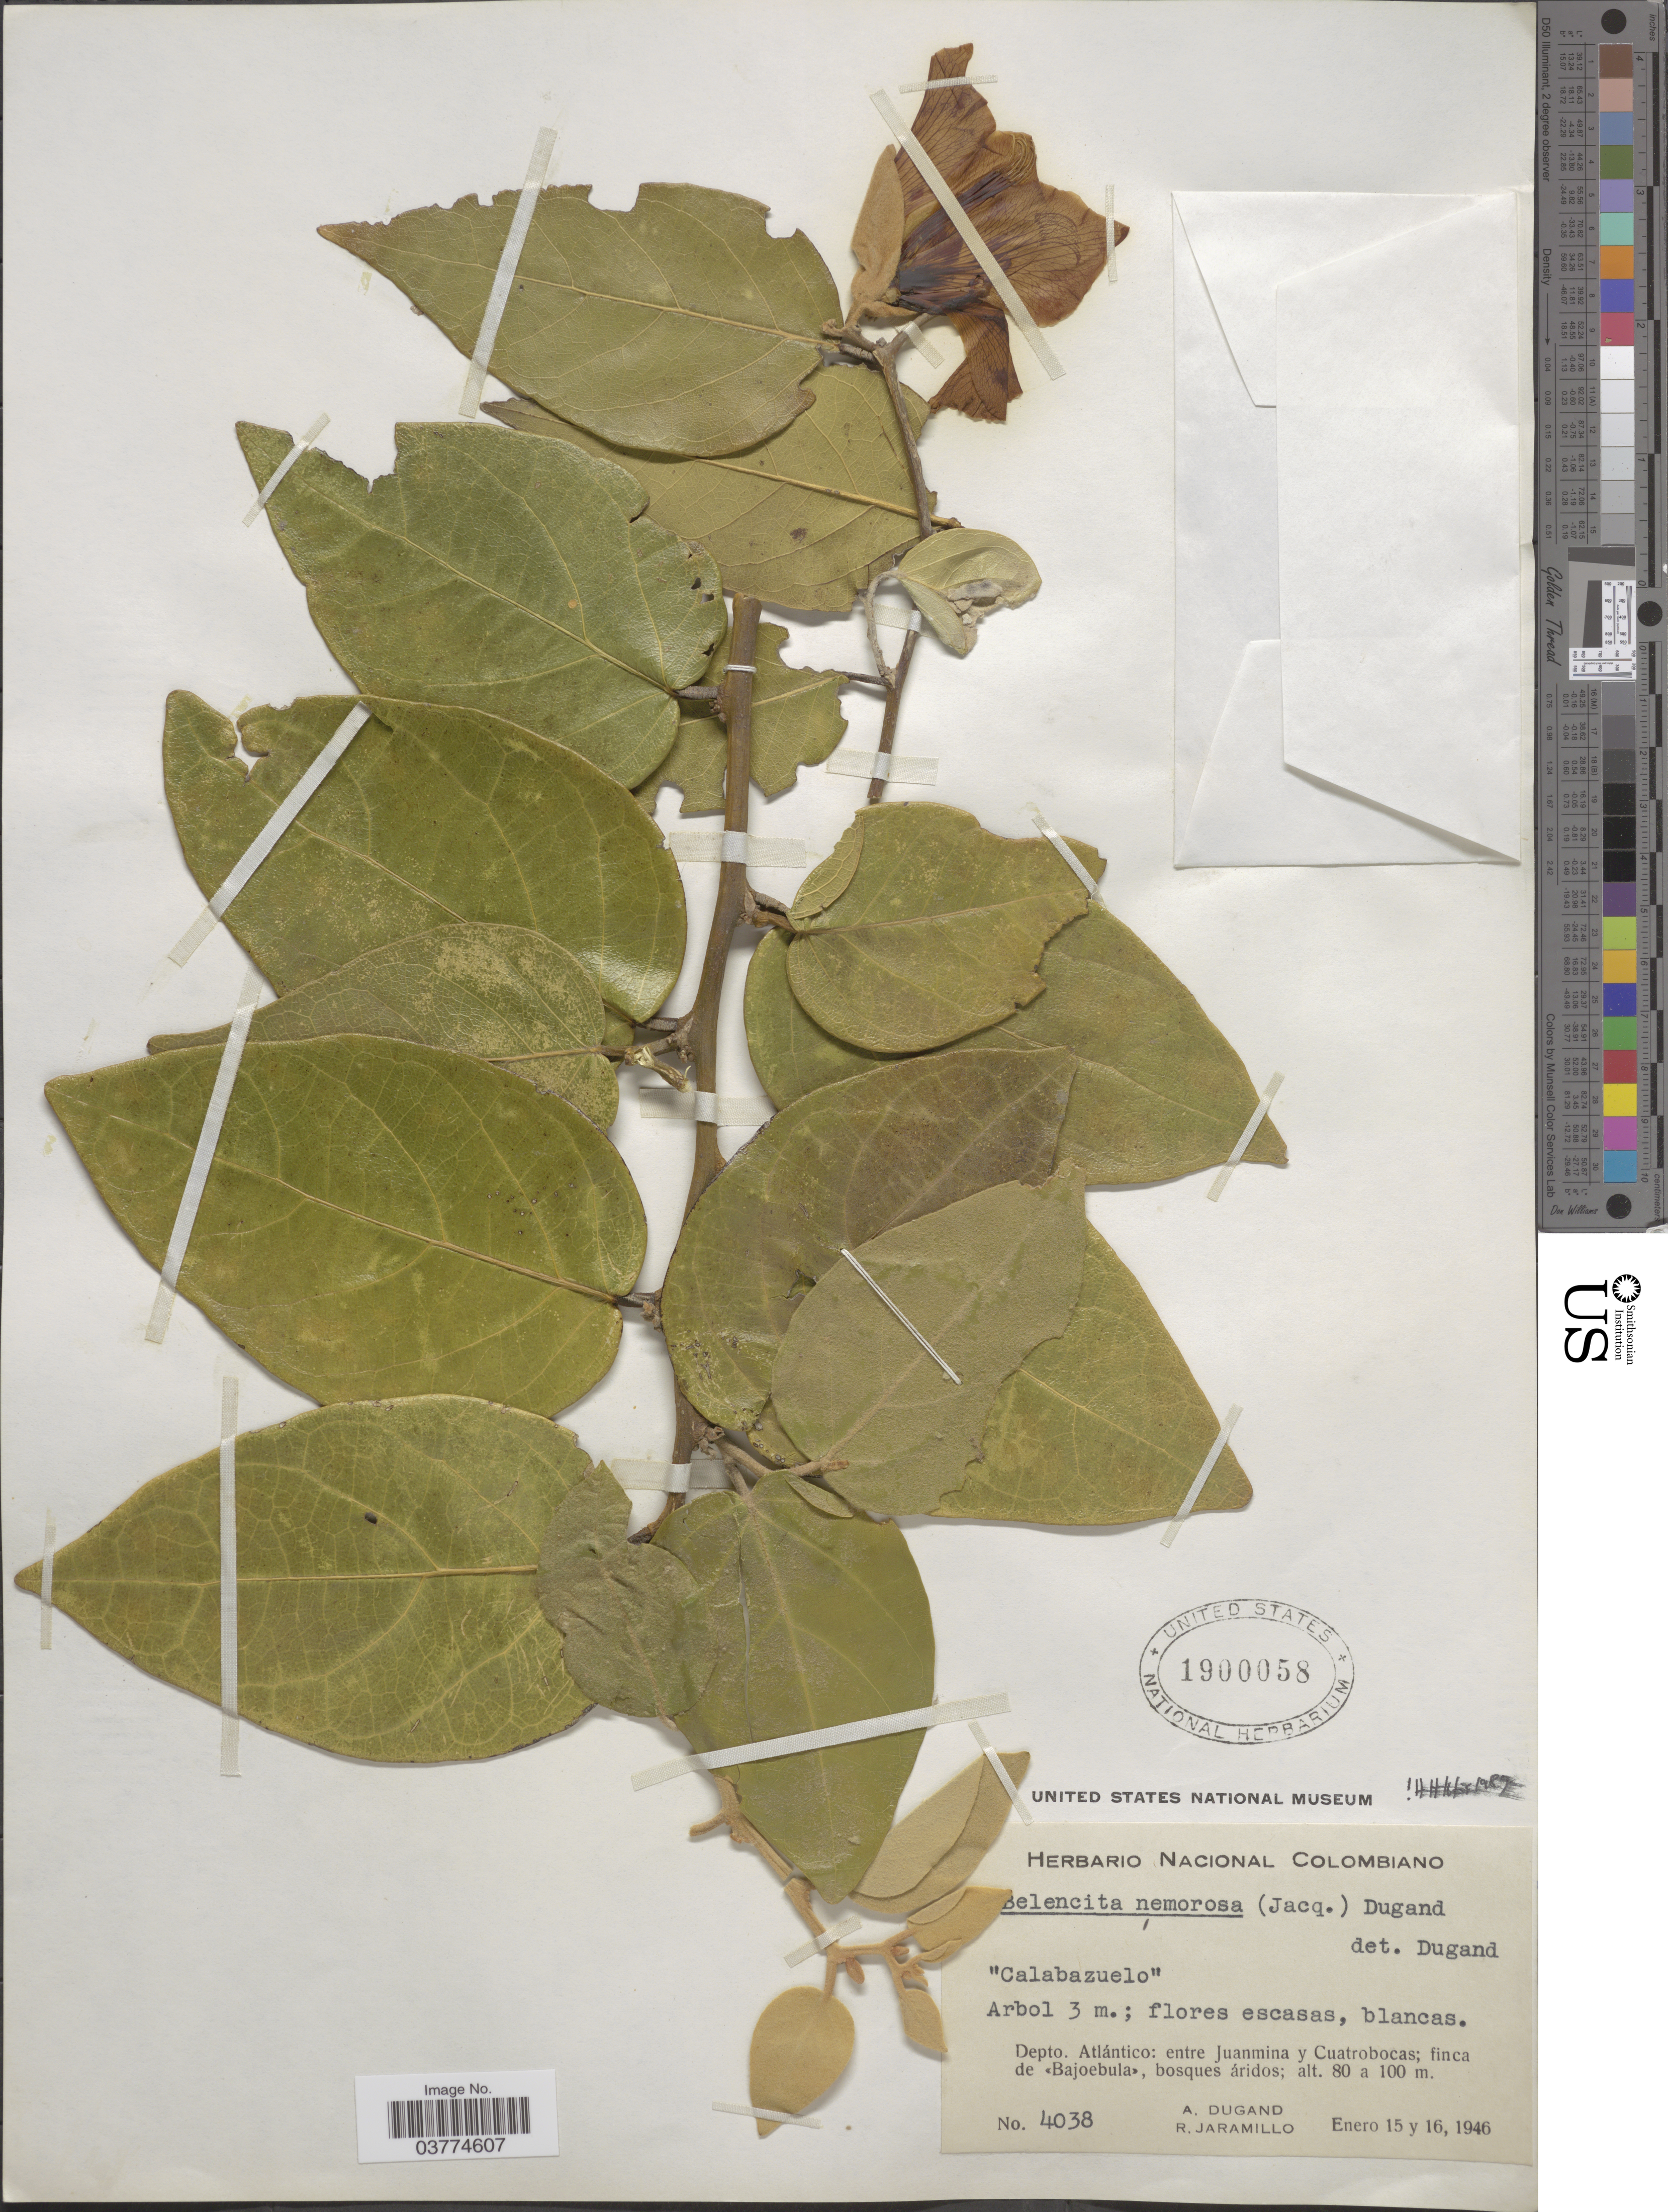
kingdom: Plantae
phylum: Tracheophyta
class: Magnoliopsida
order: Brassicales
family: Capparaceae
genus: Belencita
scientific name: Belencita nemorosa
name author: (Jacq.) Dugand G.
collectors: A. Dugand & R. Jaramillo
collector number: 4038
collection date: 1946-01-15/1946-01-16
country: Colombia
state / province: Atlántico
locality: Depto. Atlántico: entre Juanmina y Cuatrobocas; finca de <<Bajoebula>>, bosques áridos.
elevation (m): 80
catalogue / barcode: US 1900058